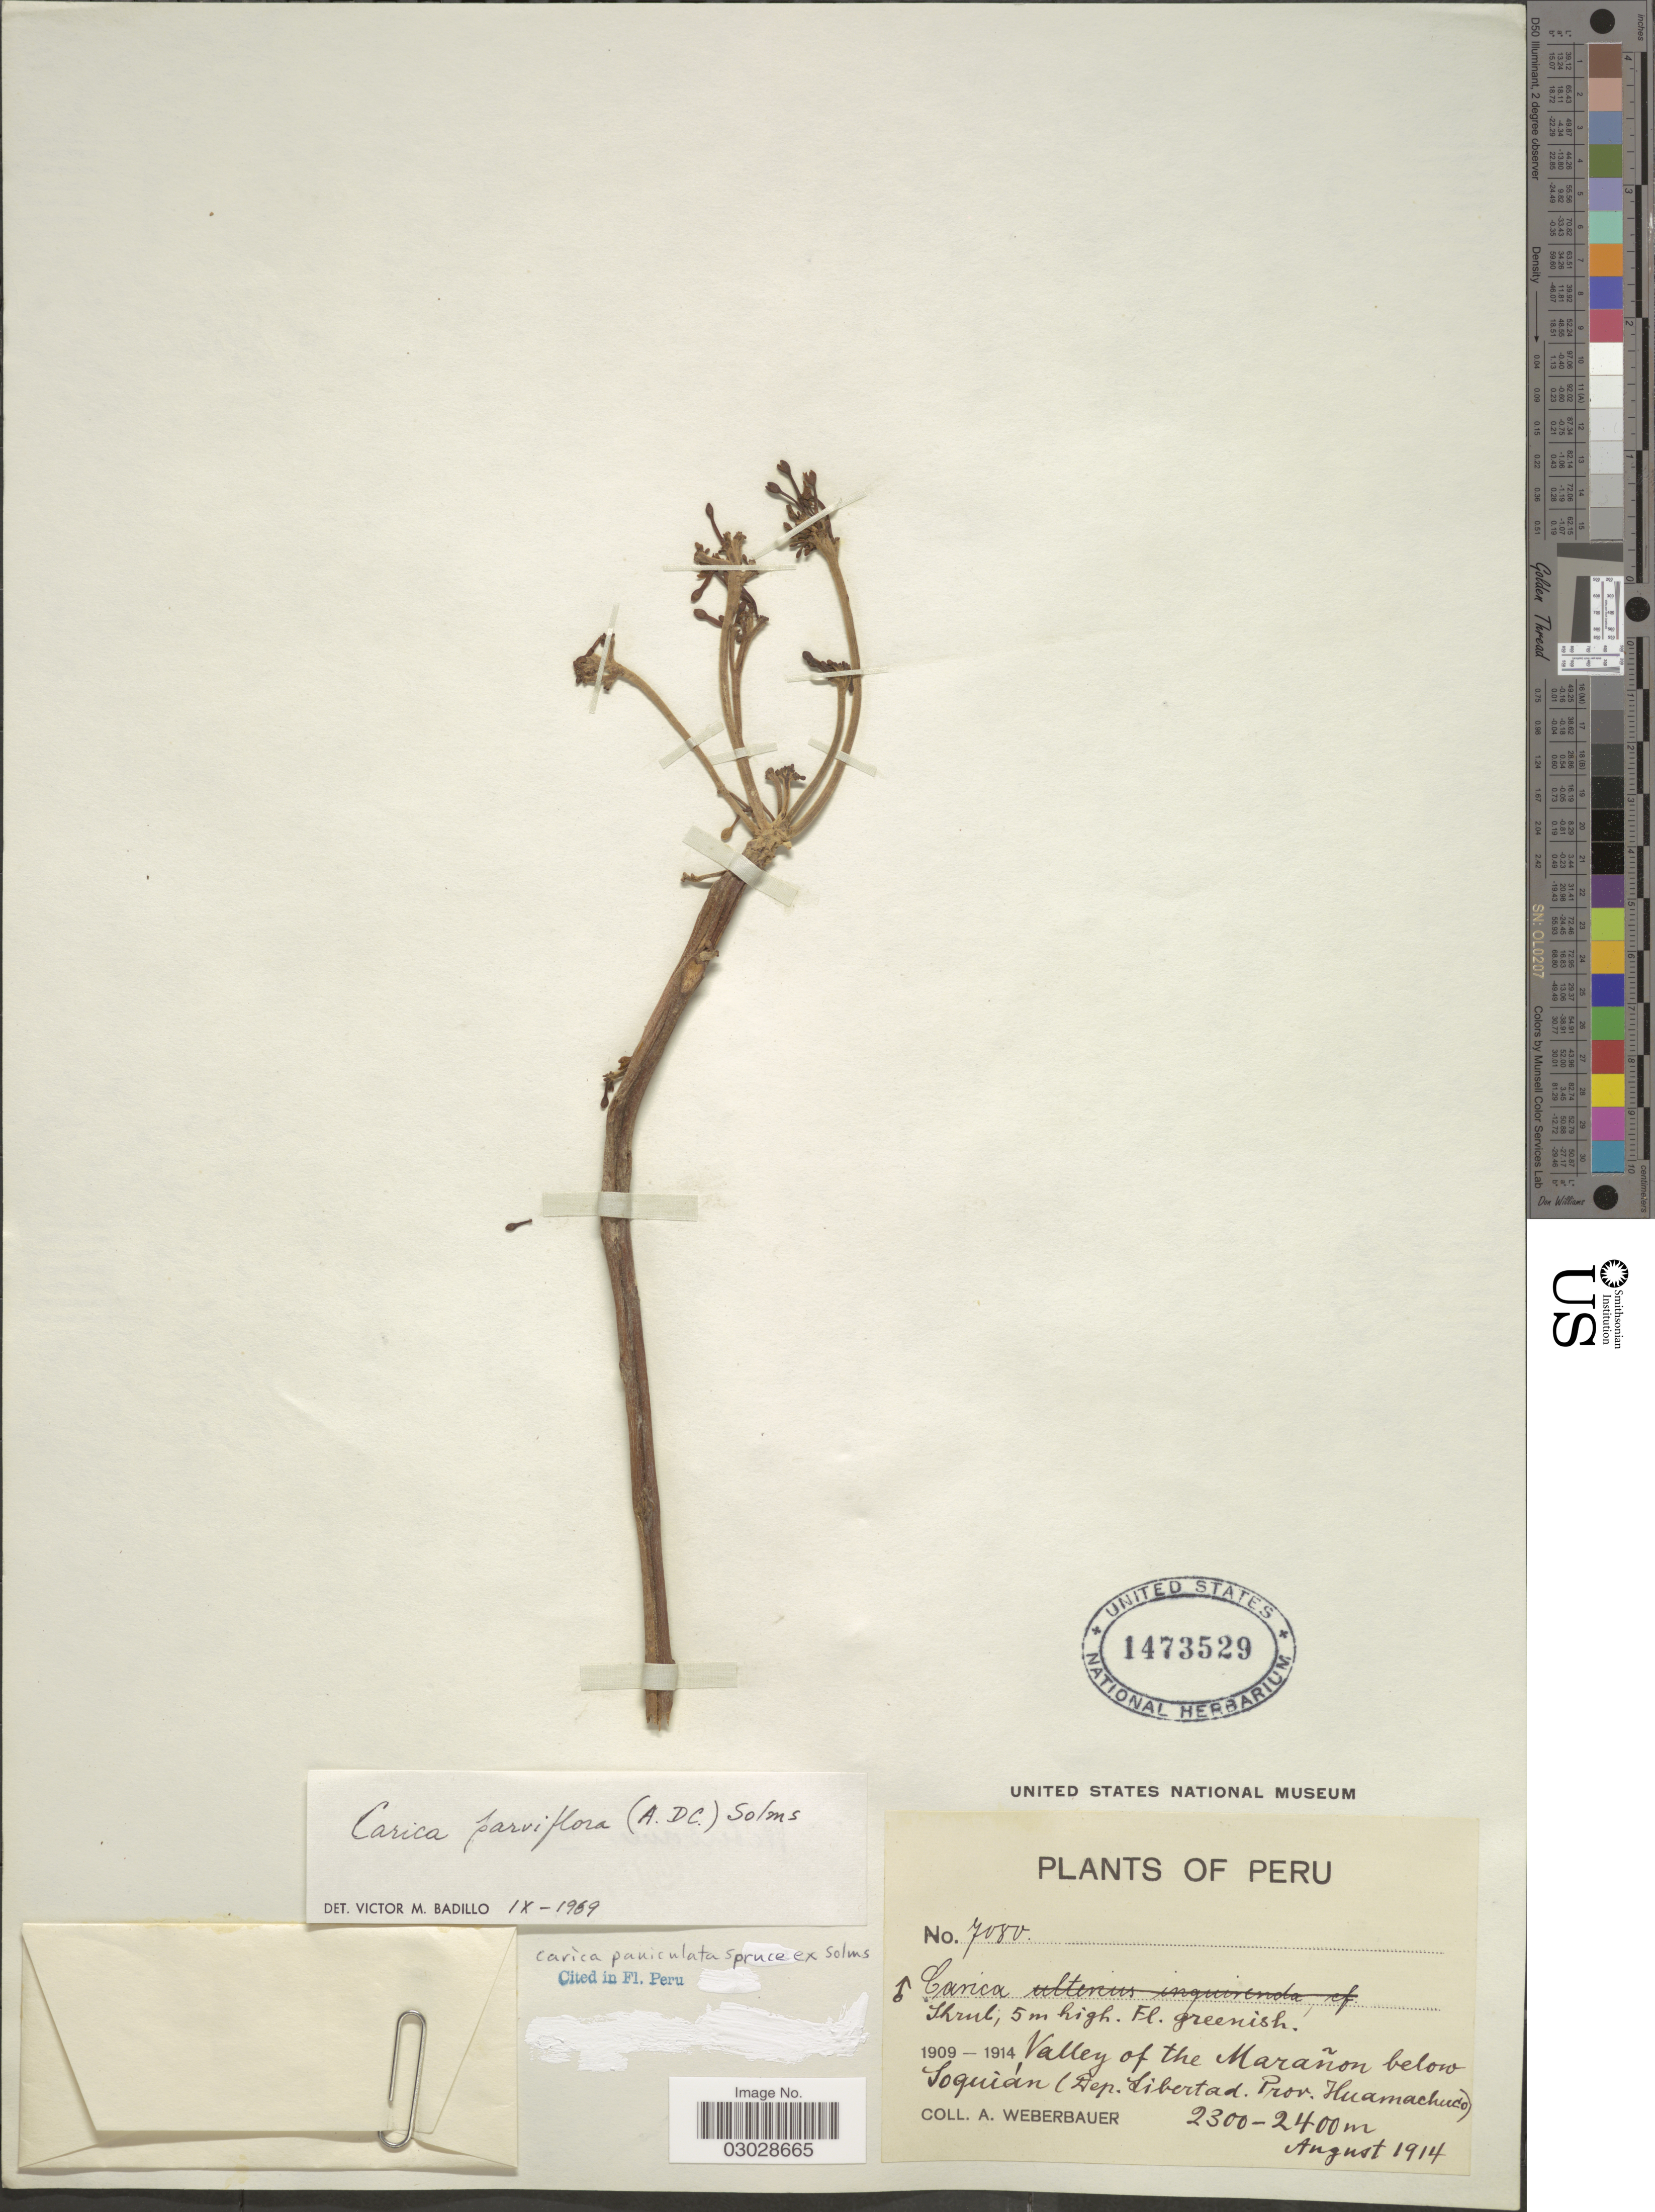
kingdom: Plantae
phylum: Tracheophyta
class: Magnoliopsida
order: Brassicales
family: Caricaceae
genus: Vasconcellea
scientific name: Vasconcellea parviflora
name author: A. DC.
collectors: A. Weberbauer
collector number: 7080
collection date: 1914-08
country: Peru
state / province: La Libertad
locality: Valley of the Marañon below Soquián (Dep. Libertad. Prov. Huamachuco).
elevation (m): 2300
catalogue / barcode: US 1473529